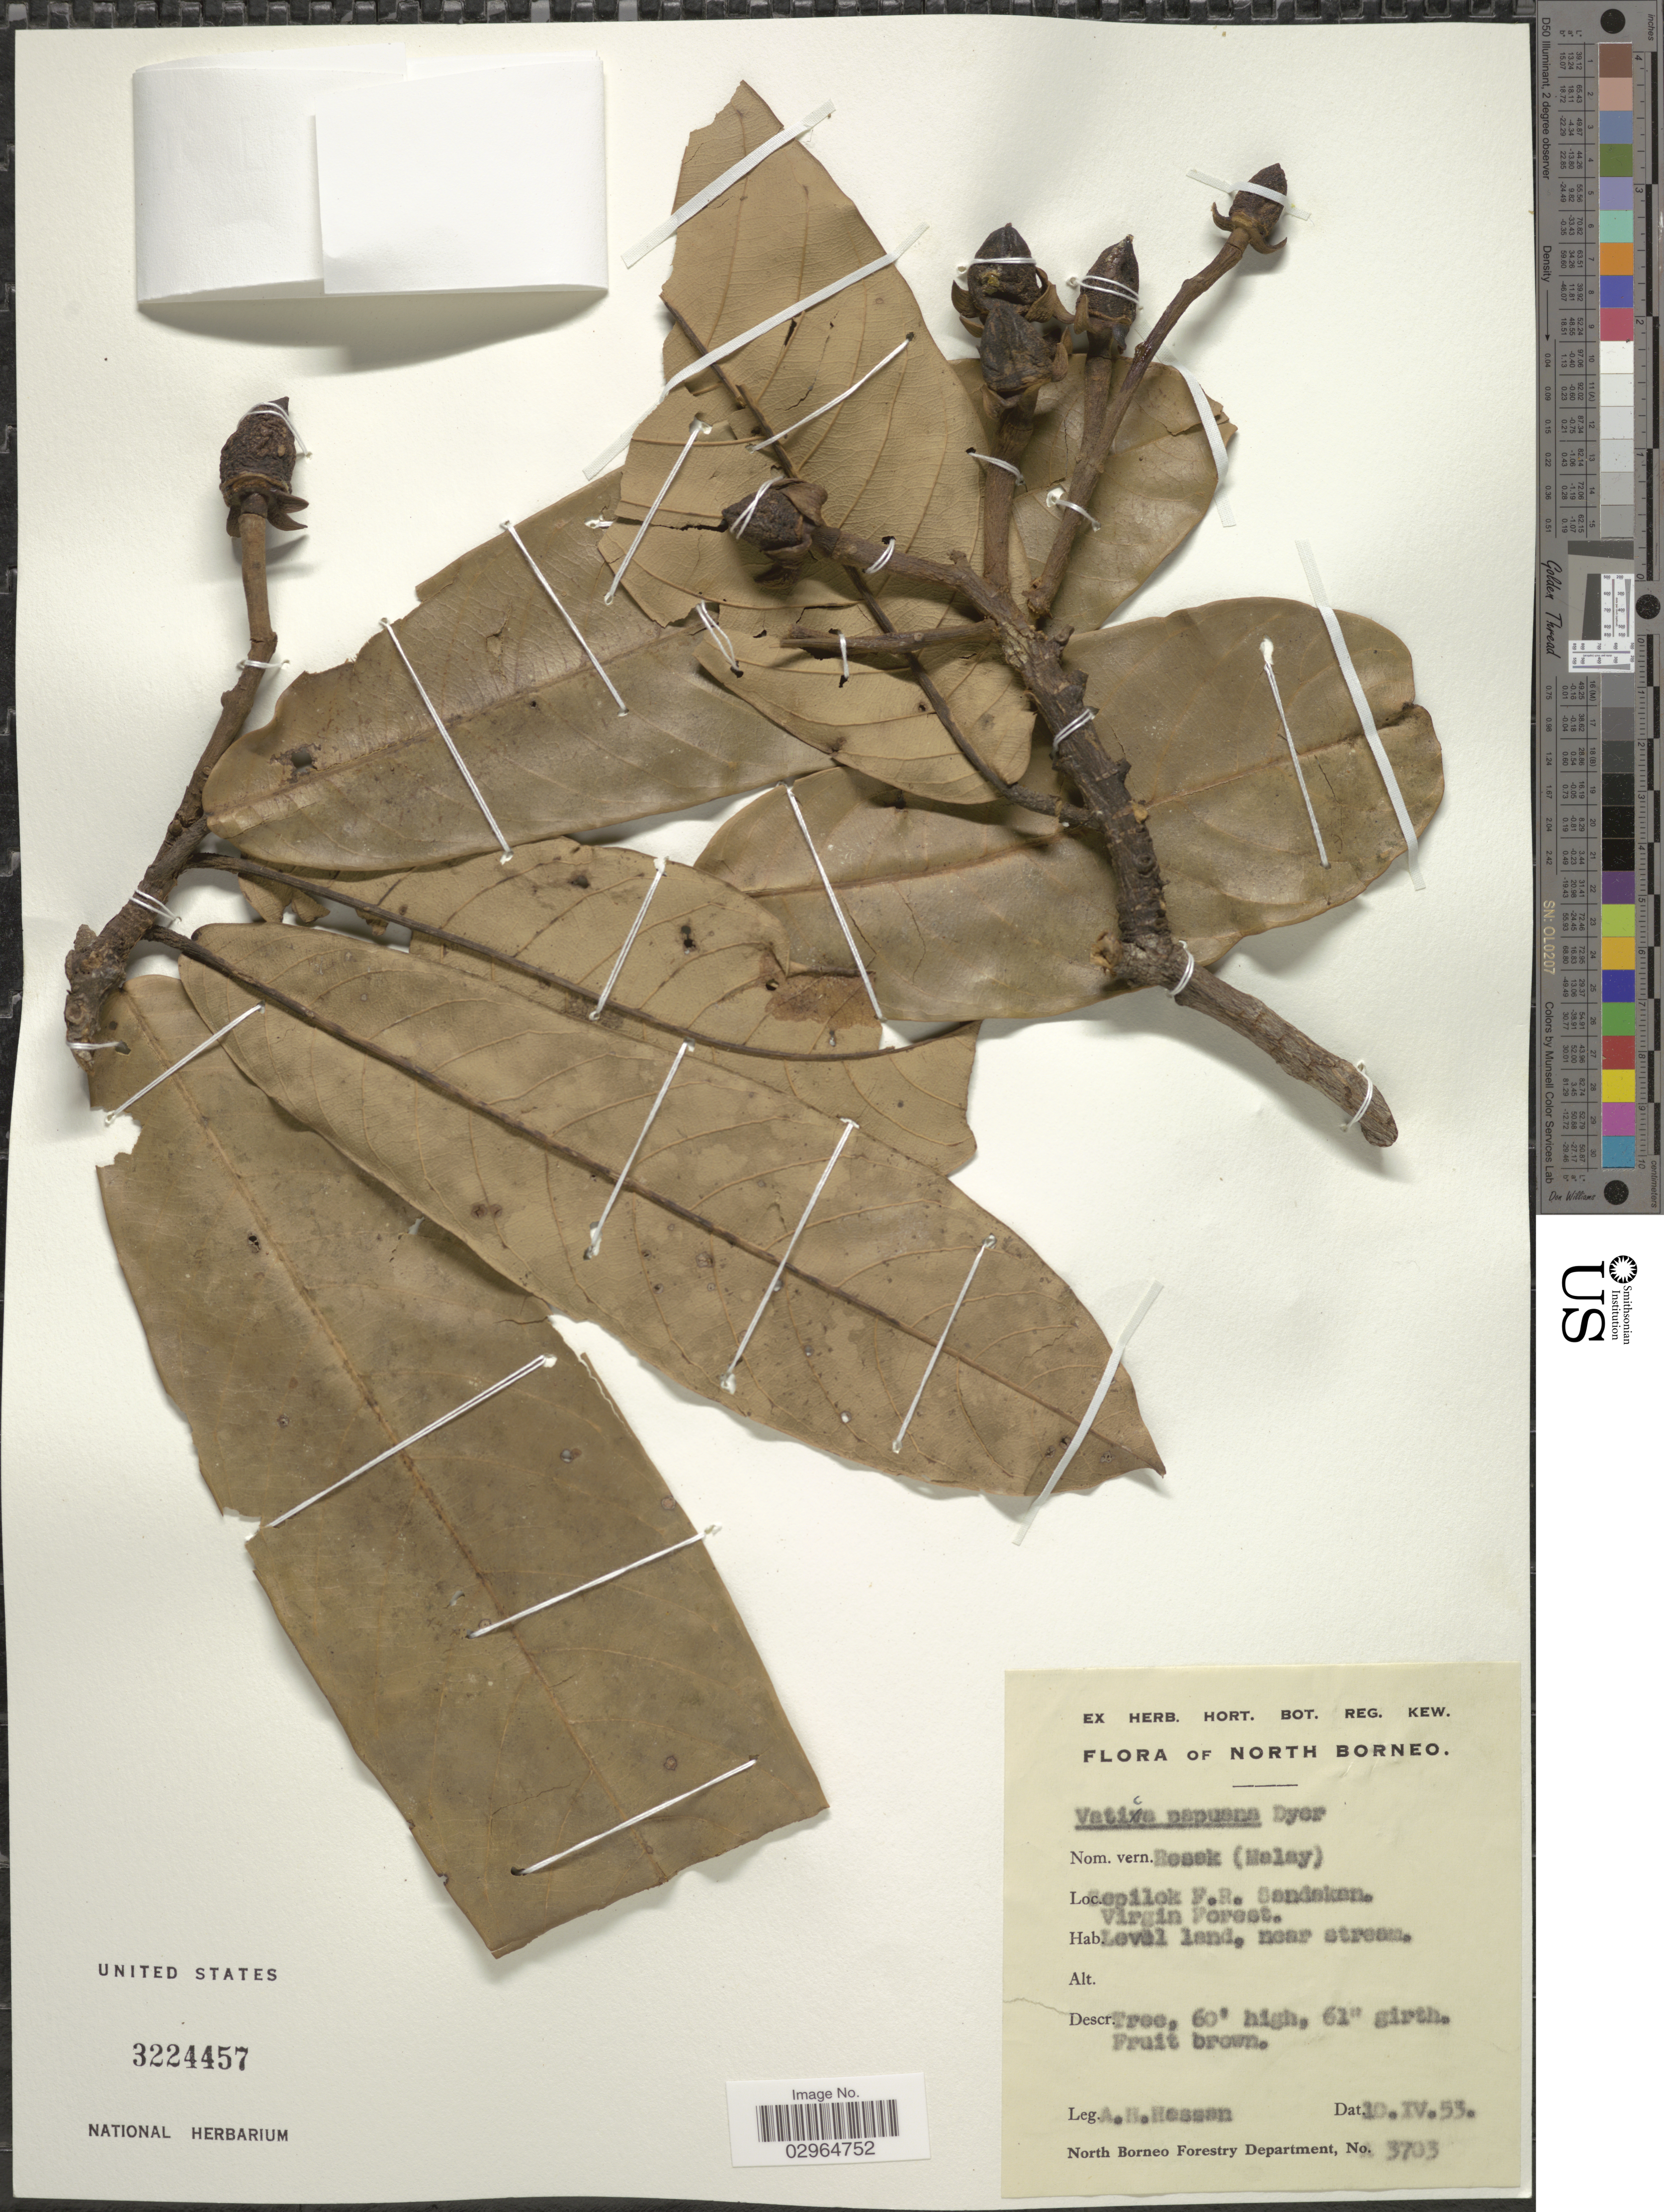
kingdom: Plantae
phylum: Tracheophyta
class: Magnoliopsida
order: Malvales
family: Dipterocarpaceae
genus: Vatica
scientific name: Vatica papuana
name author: Dyer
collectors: A. Hassan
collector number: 3703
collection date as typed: Transcribed d/m/y: 10/4/53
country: Malaysia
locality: North Borneo. Sepilok F.R. Sandakan. Virgin Forest.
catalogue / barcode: US 3224457